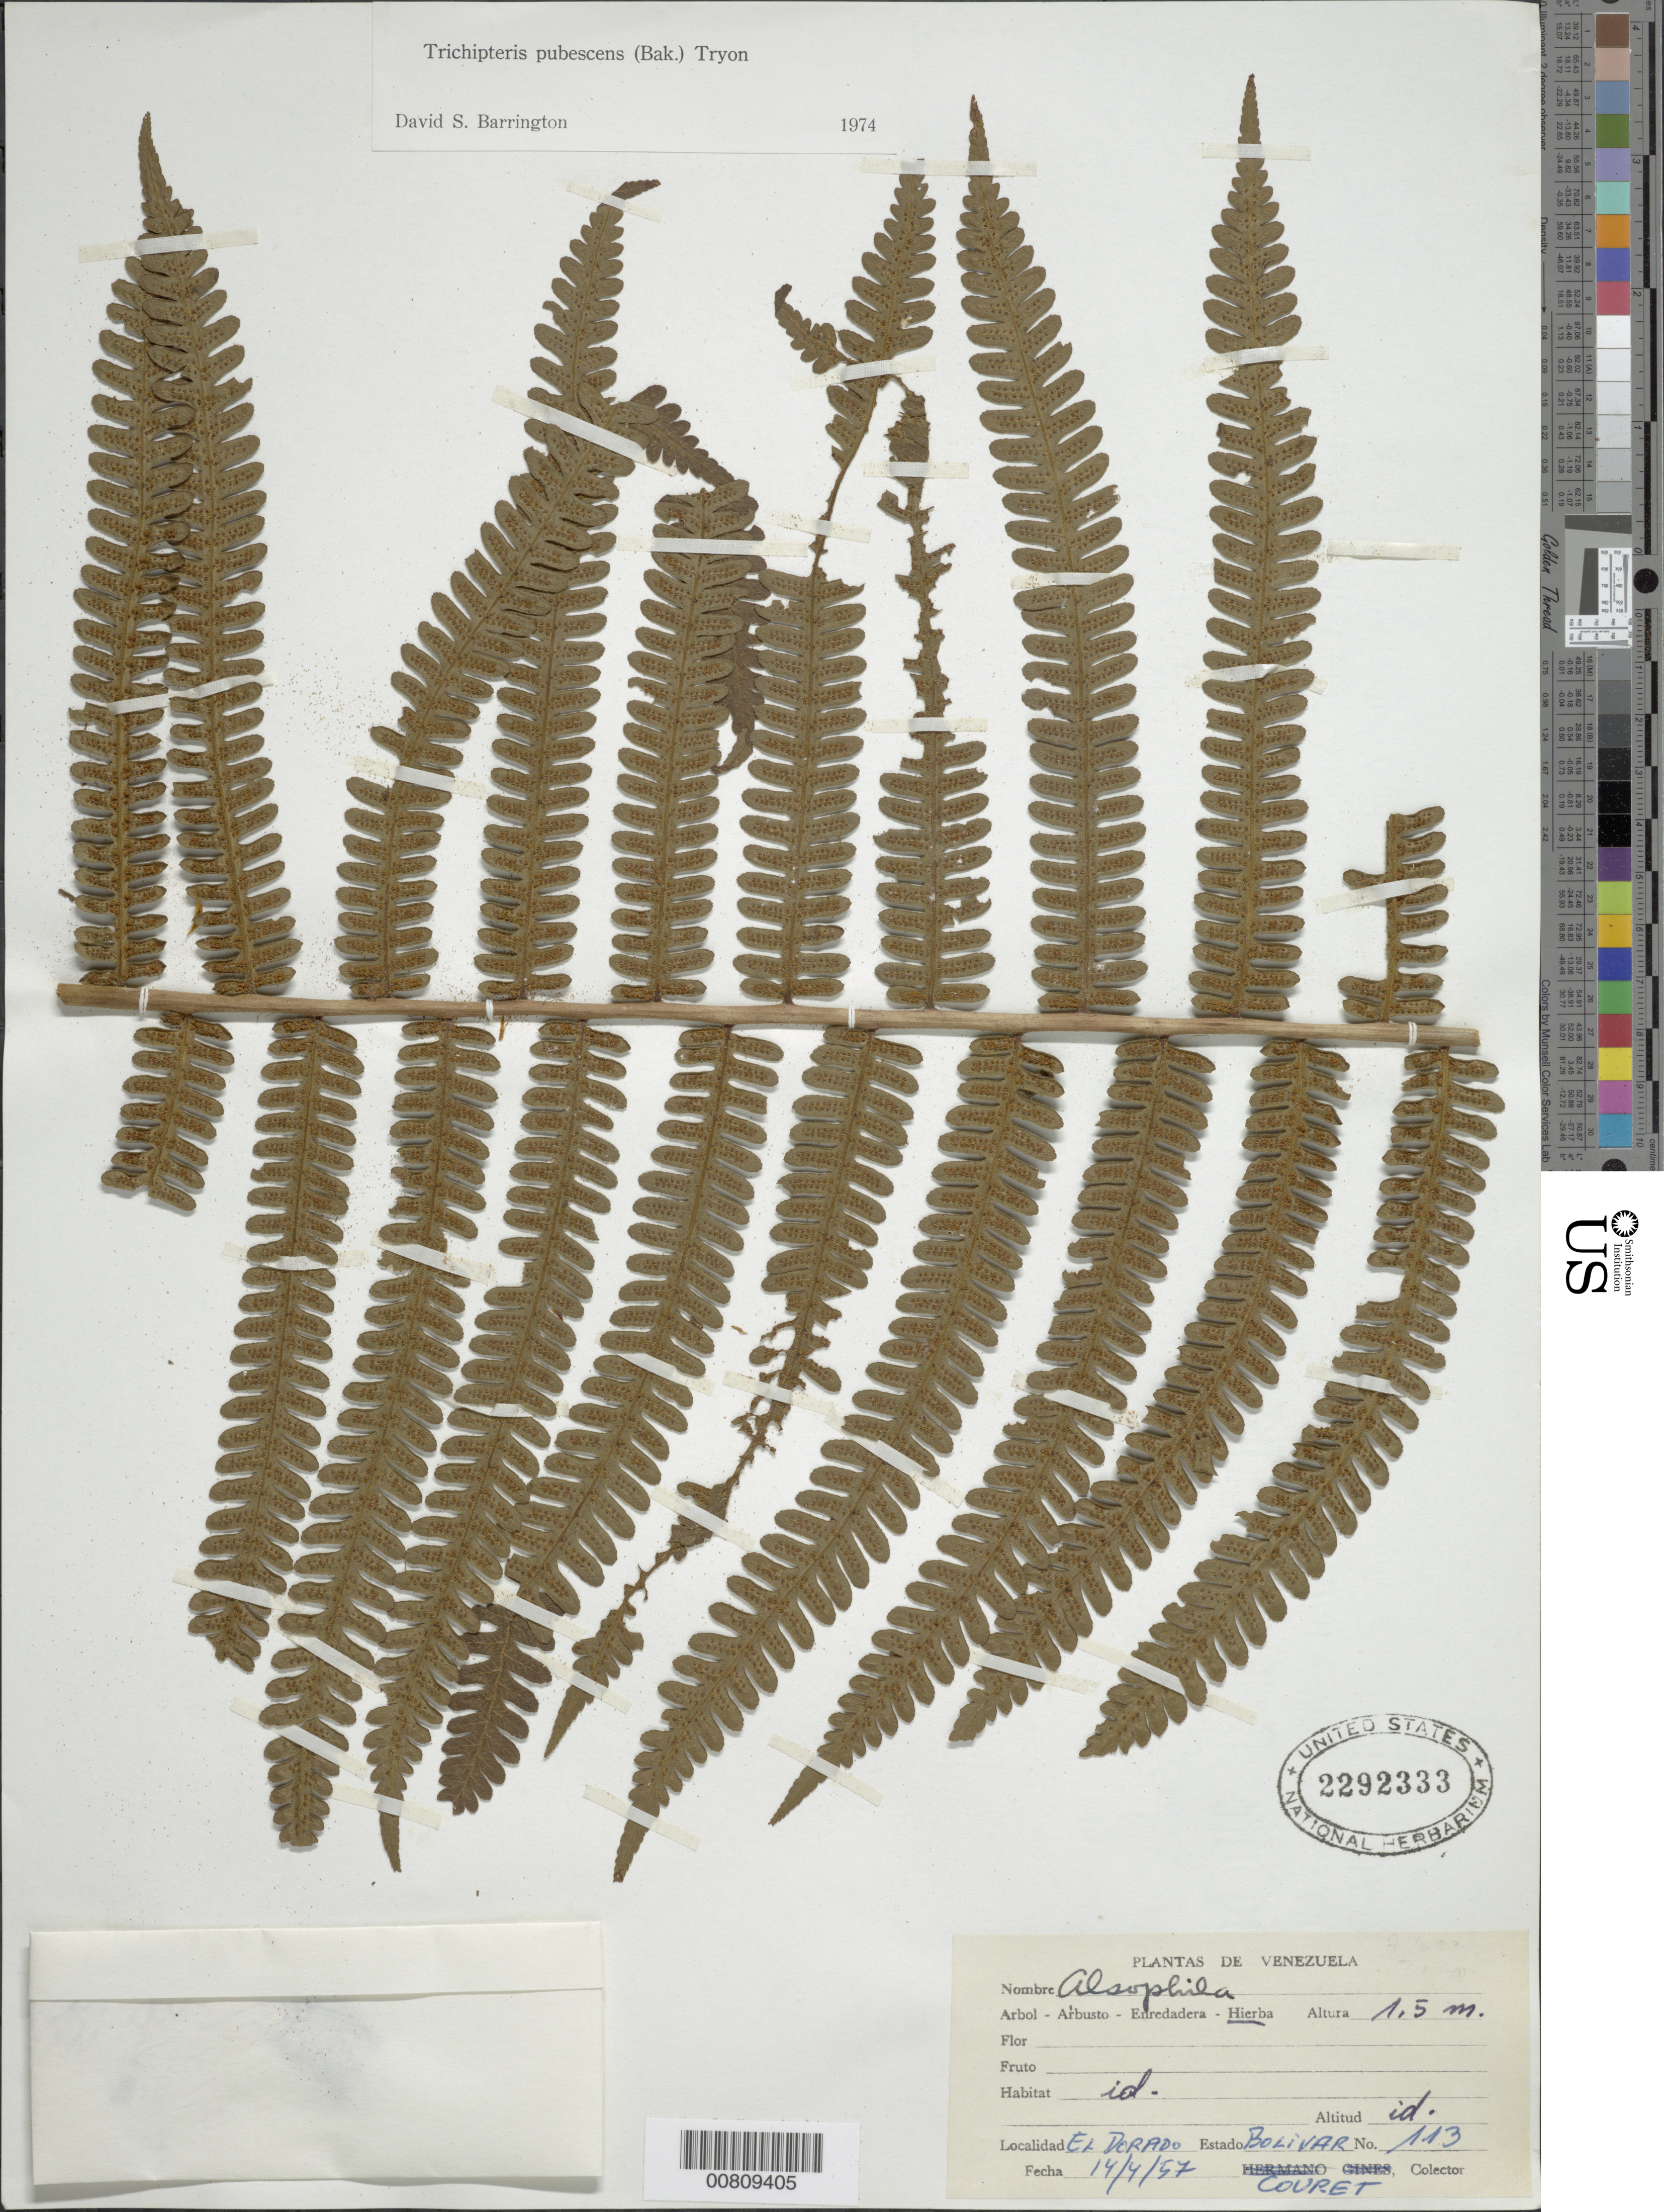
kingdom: Plantae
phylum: Tracheophyta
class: Polypodiopsida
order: Cyatheales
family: Cyatheaceae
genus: Cyathea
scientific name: Cyathea bipinnatifida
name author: (Baker) Domin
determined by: Smith, Alan R., (UC)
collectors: -. Couret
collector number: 113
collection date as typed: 14-Apr-57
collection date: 1957-04-14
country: Venezuela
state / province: Bolívar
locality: El Dorado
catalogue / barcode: US 2292333